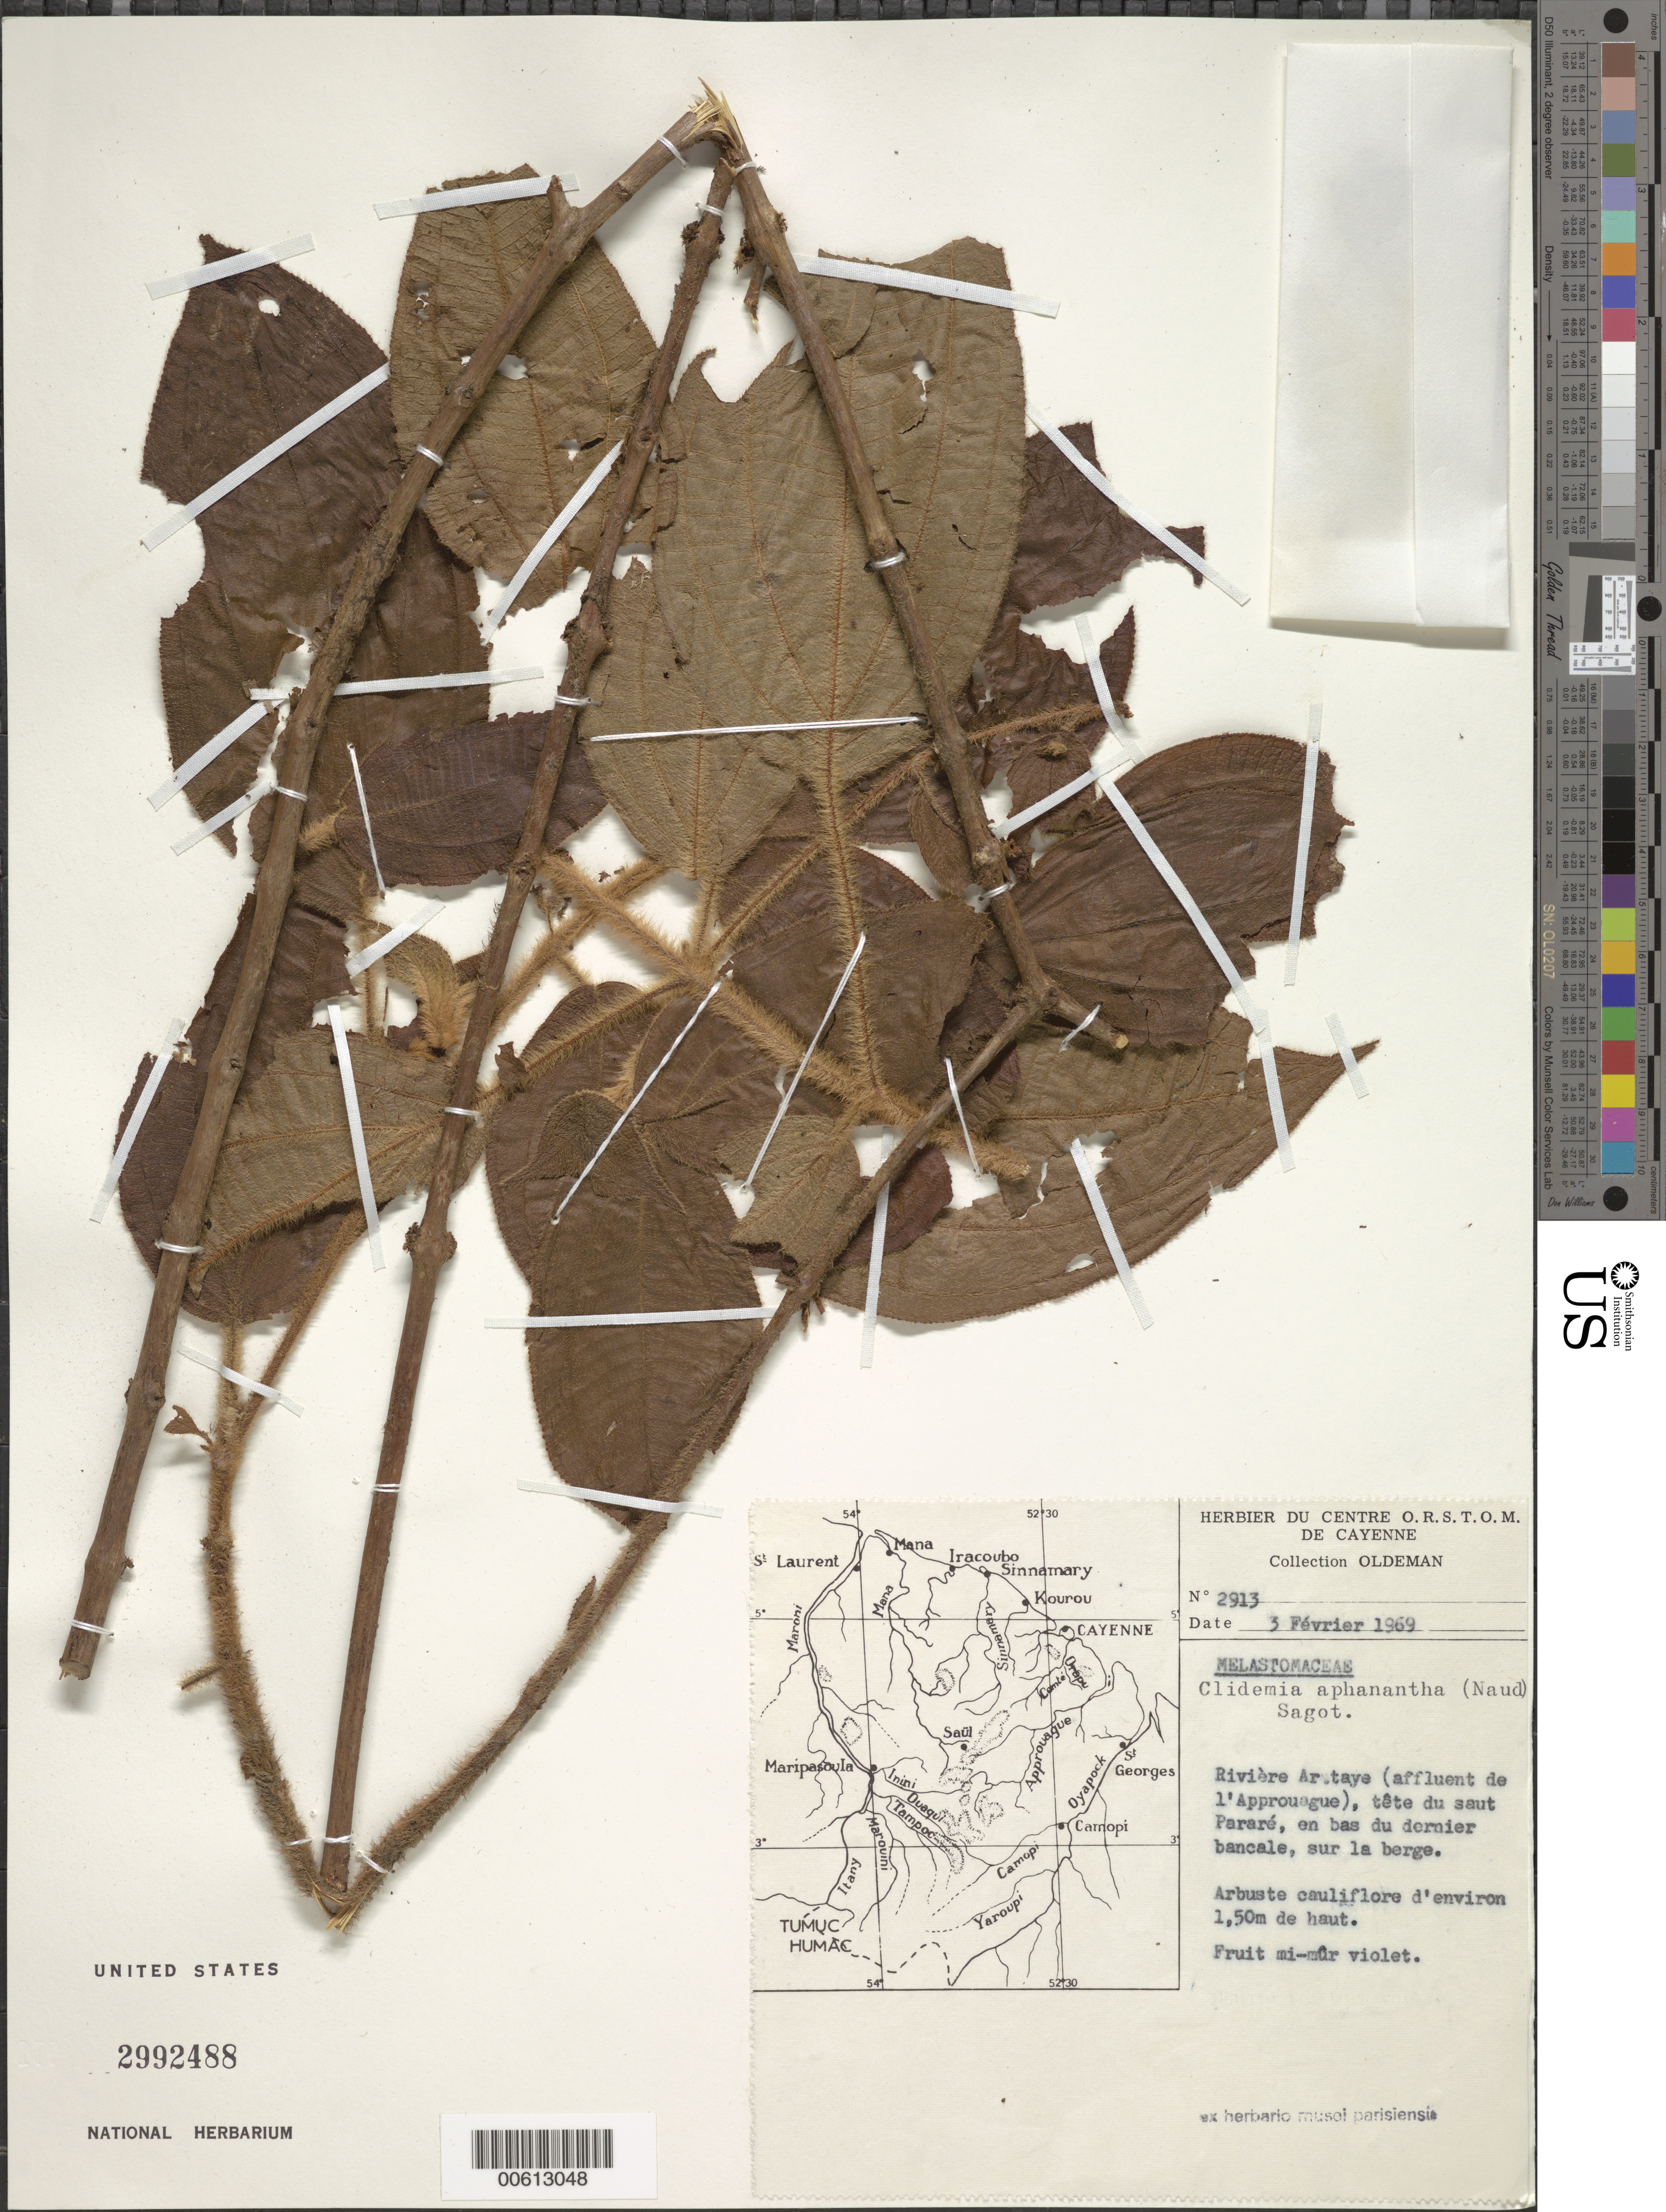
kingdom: Plantae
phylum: Tracheophyta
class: Magnoliopsida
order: Myrtales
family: Melastomataceae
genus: Clidemia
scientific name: Clidemia aphanantha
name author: (Naudin) Sagot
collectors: R. Oldeman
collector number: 2913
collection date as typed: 3-Feb-69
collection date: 1969-02-03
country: French Guiana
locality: Rivière Arataye (affluent de l'Approuague), tete du Saut Pararé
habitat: En bas du dernier bancale, sur la berge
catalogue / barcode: US 2992488